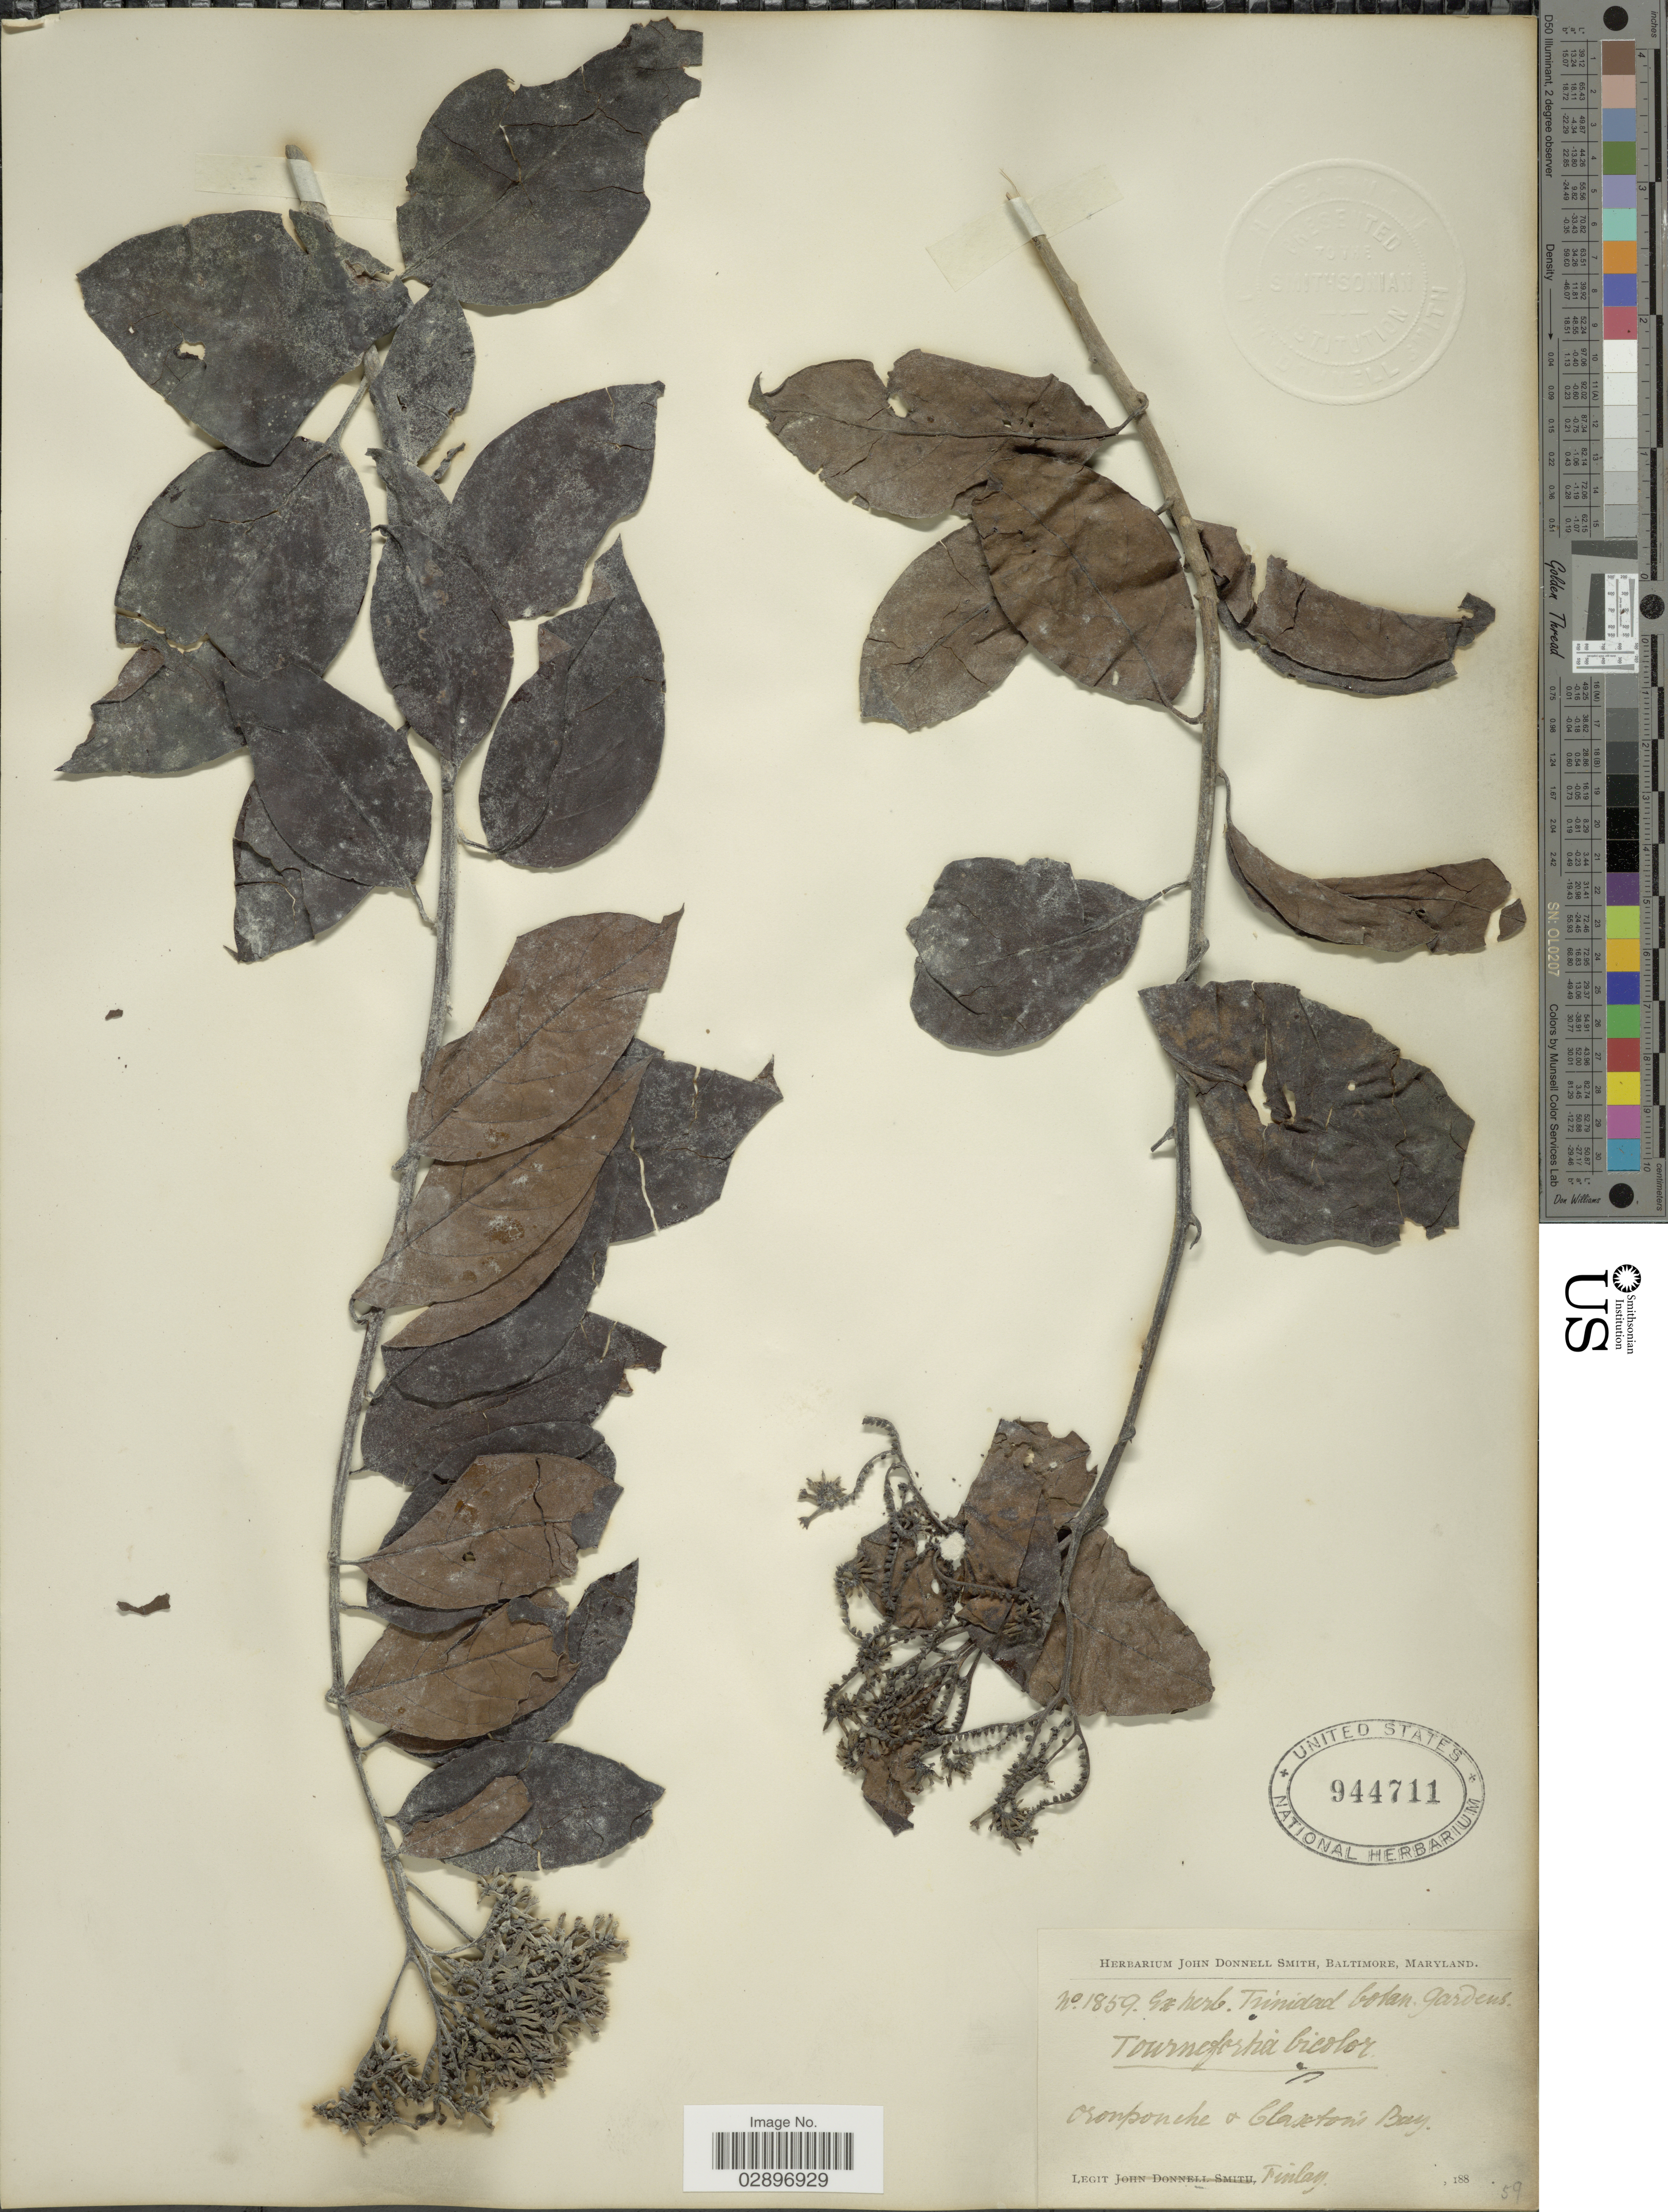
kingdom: Plantae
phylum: Tracheophyta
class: Magnoliopsida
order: Boraginales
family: Heliotropiaceae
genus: Tournefortia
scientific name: Tournefortia bicolor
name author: Sw.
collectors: -. Finlay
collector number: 1859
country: United States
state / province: Maryland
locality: Oronponche & Claxton's Bay.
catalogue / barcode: US 944711